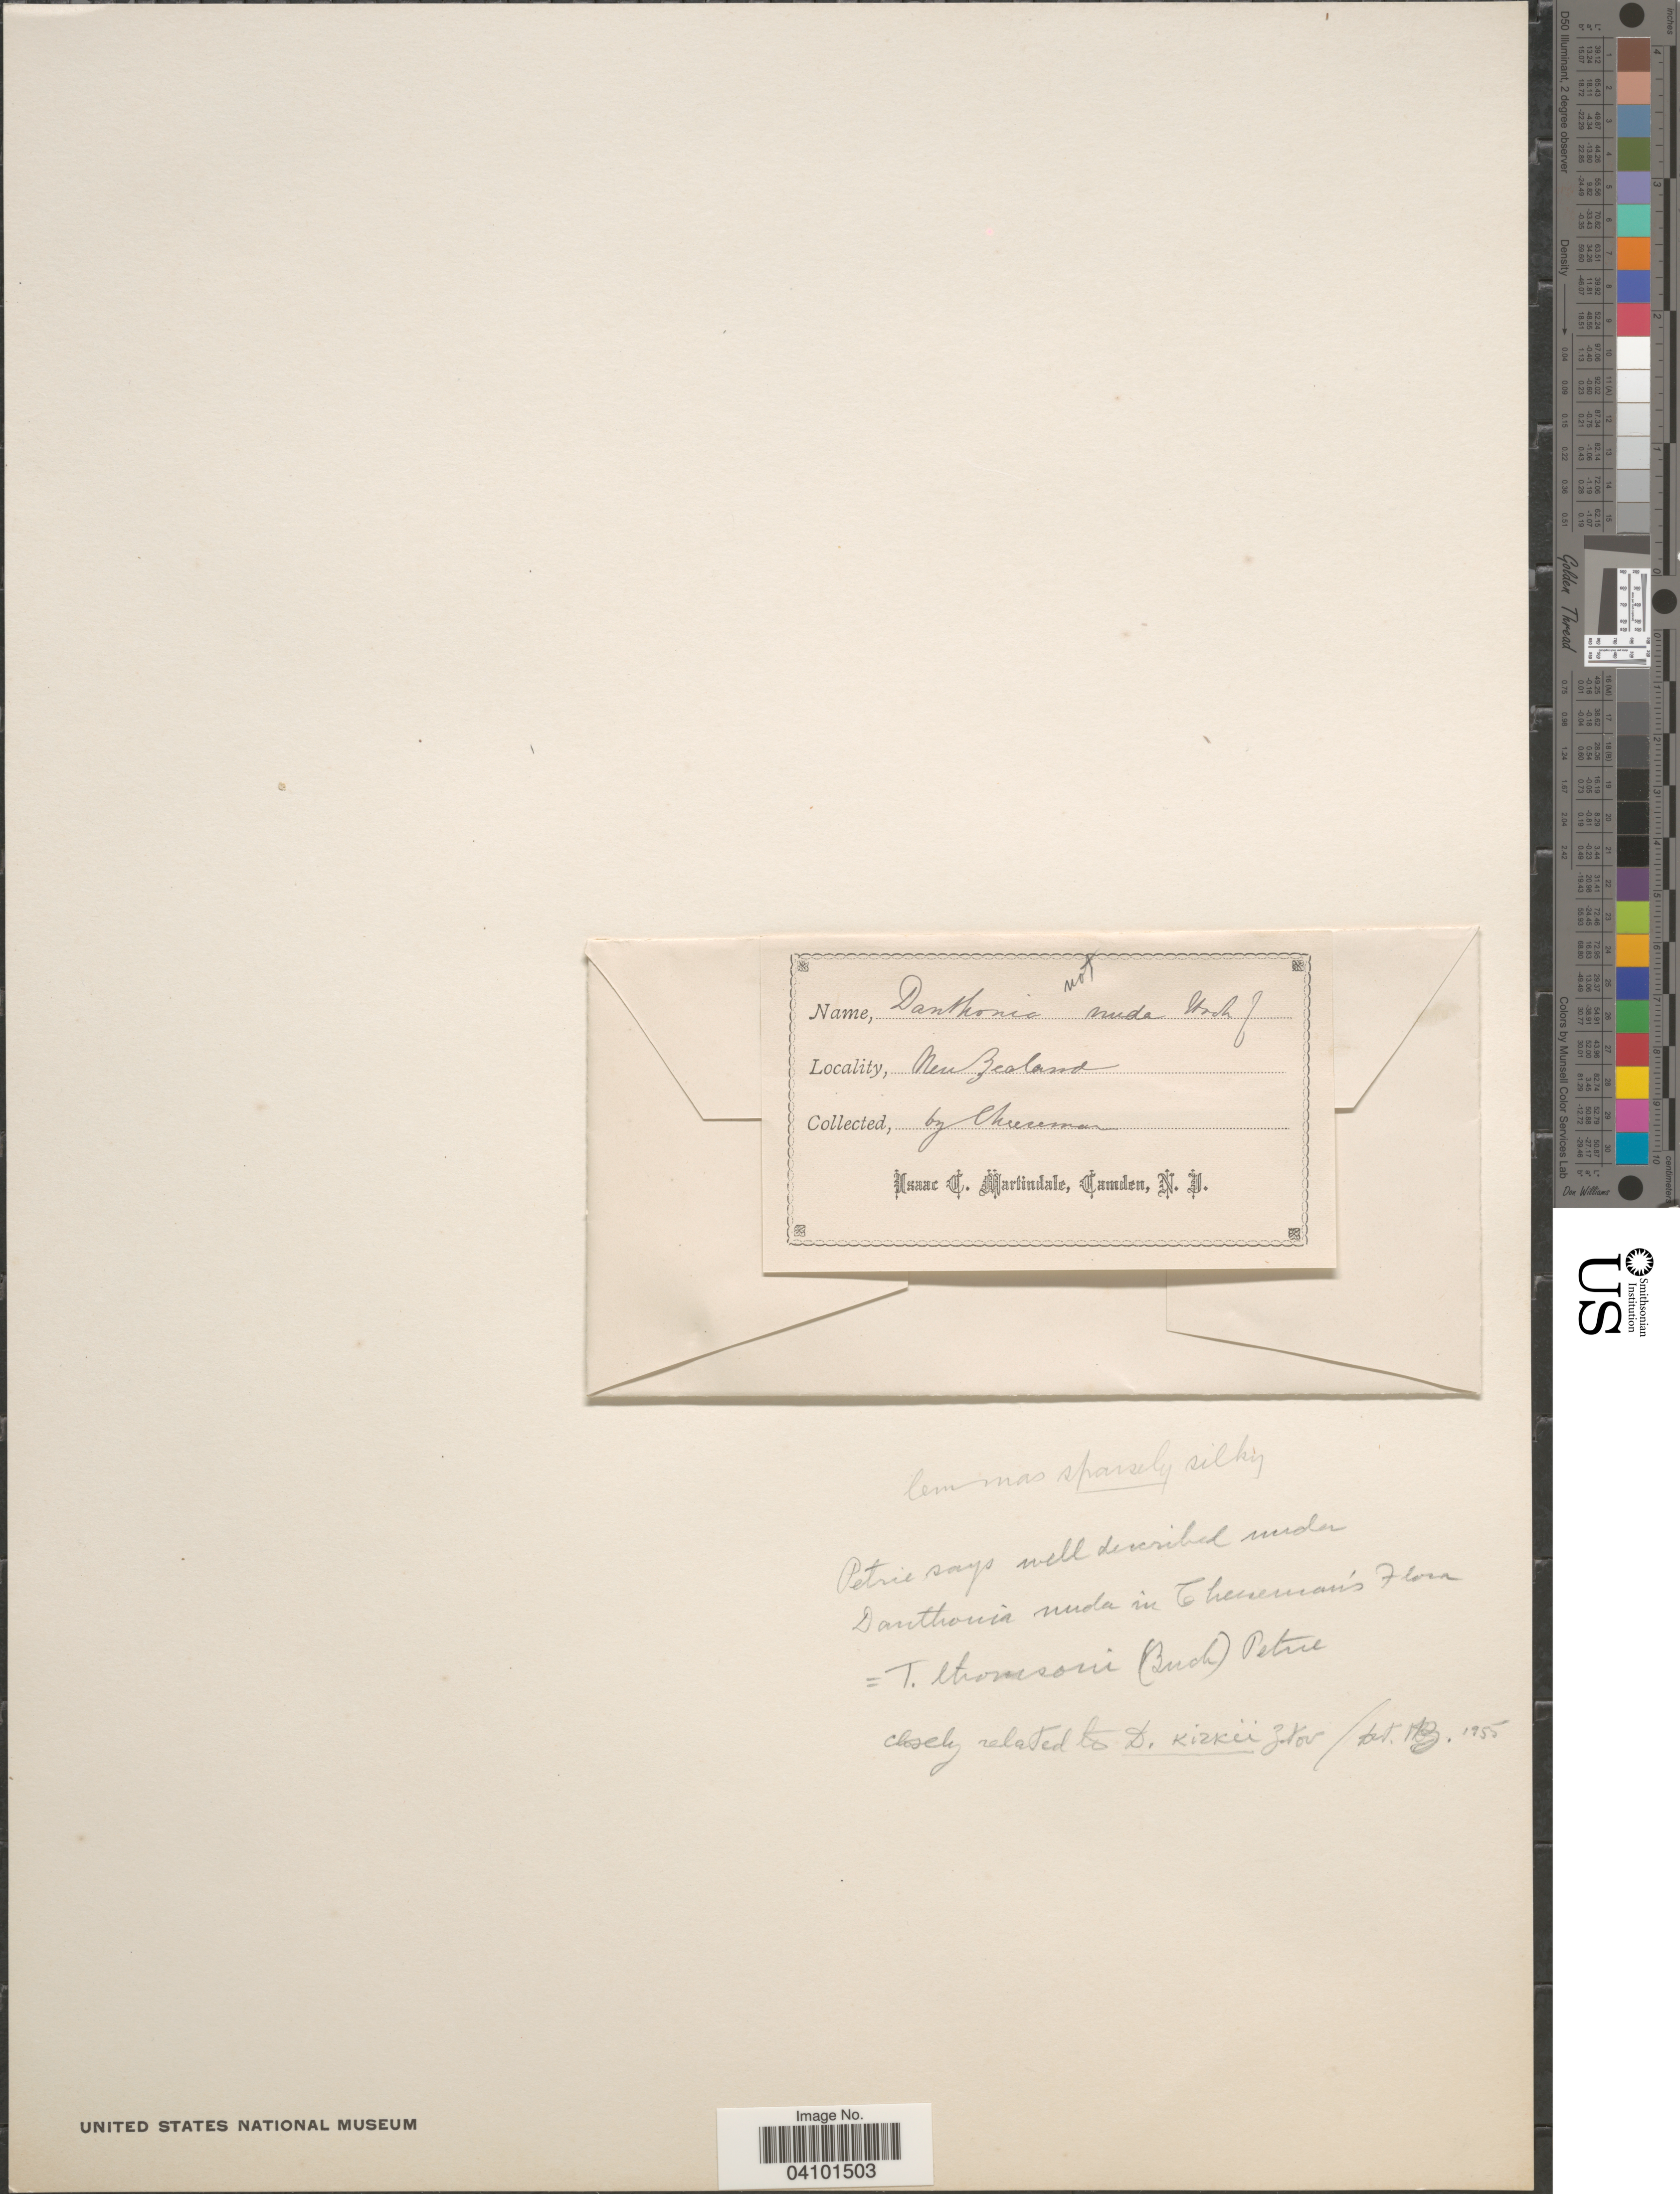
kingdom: Plantae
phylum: Tracheophyta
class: Liliopsida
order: Poales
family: Poaceae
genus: Rytidosperma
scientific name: Rytidosperma pumilum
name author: (Kirk) Clayton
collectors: Cheeseman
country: New Zealand